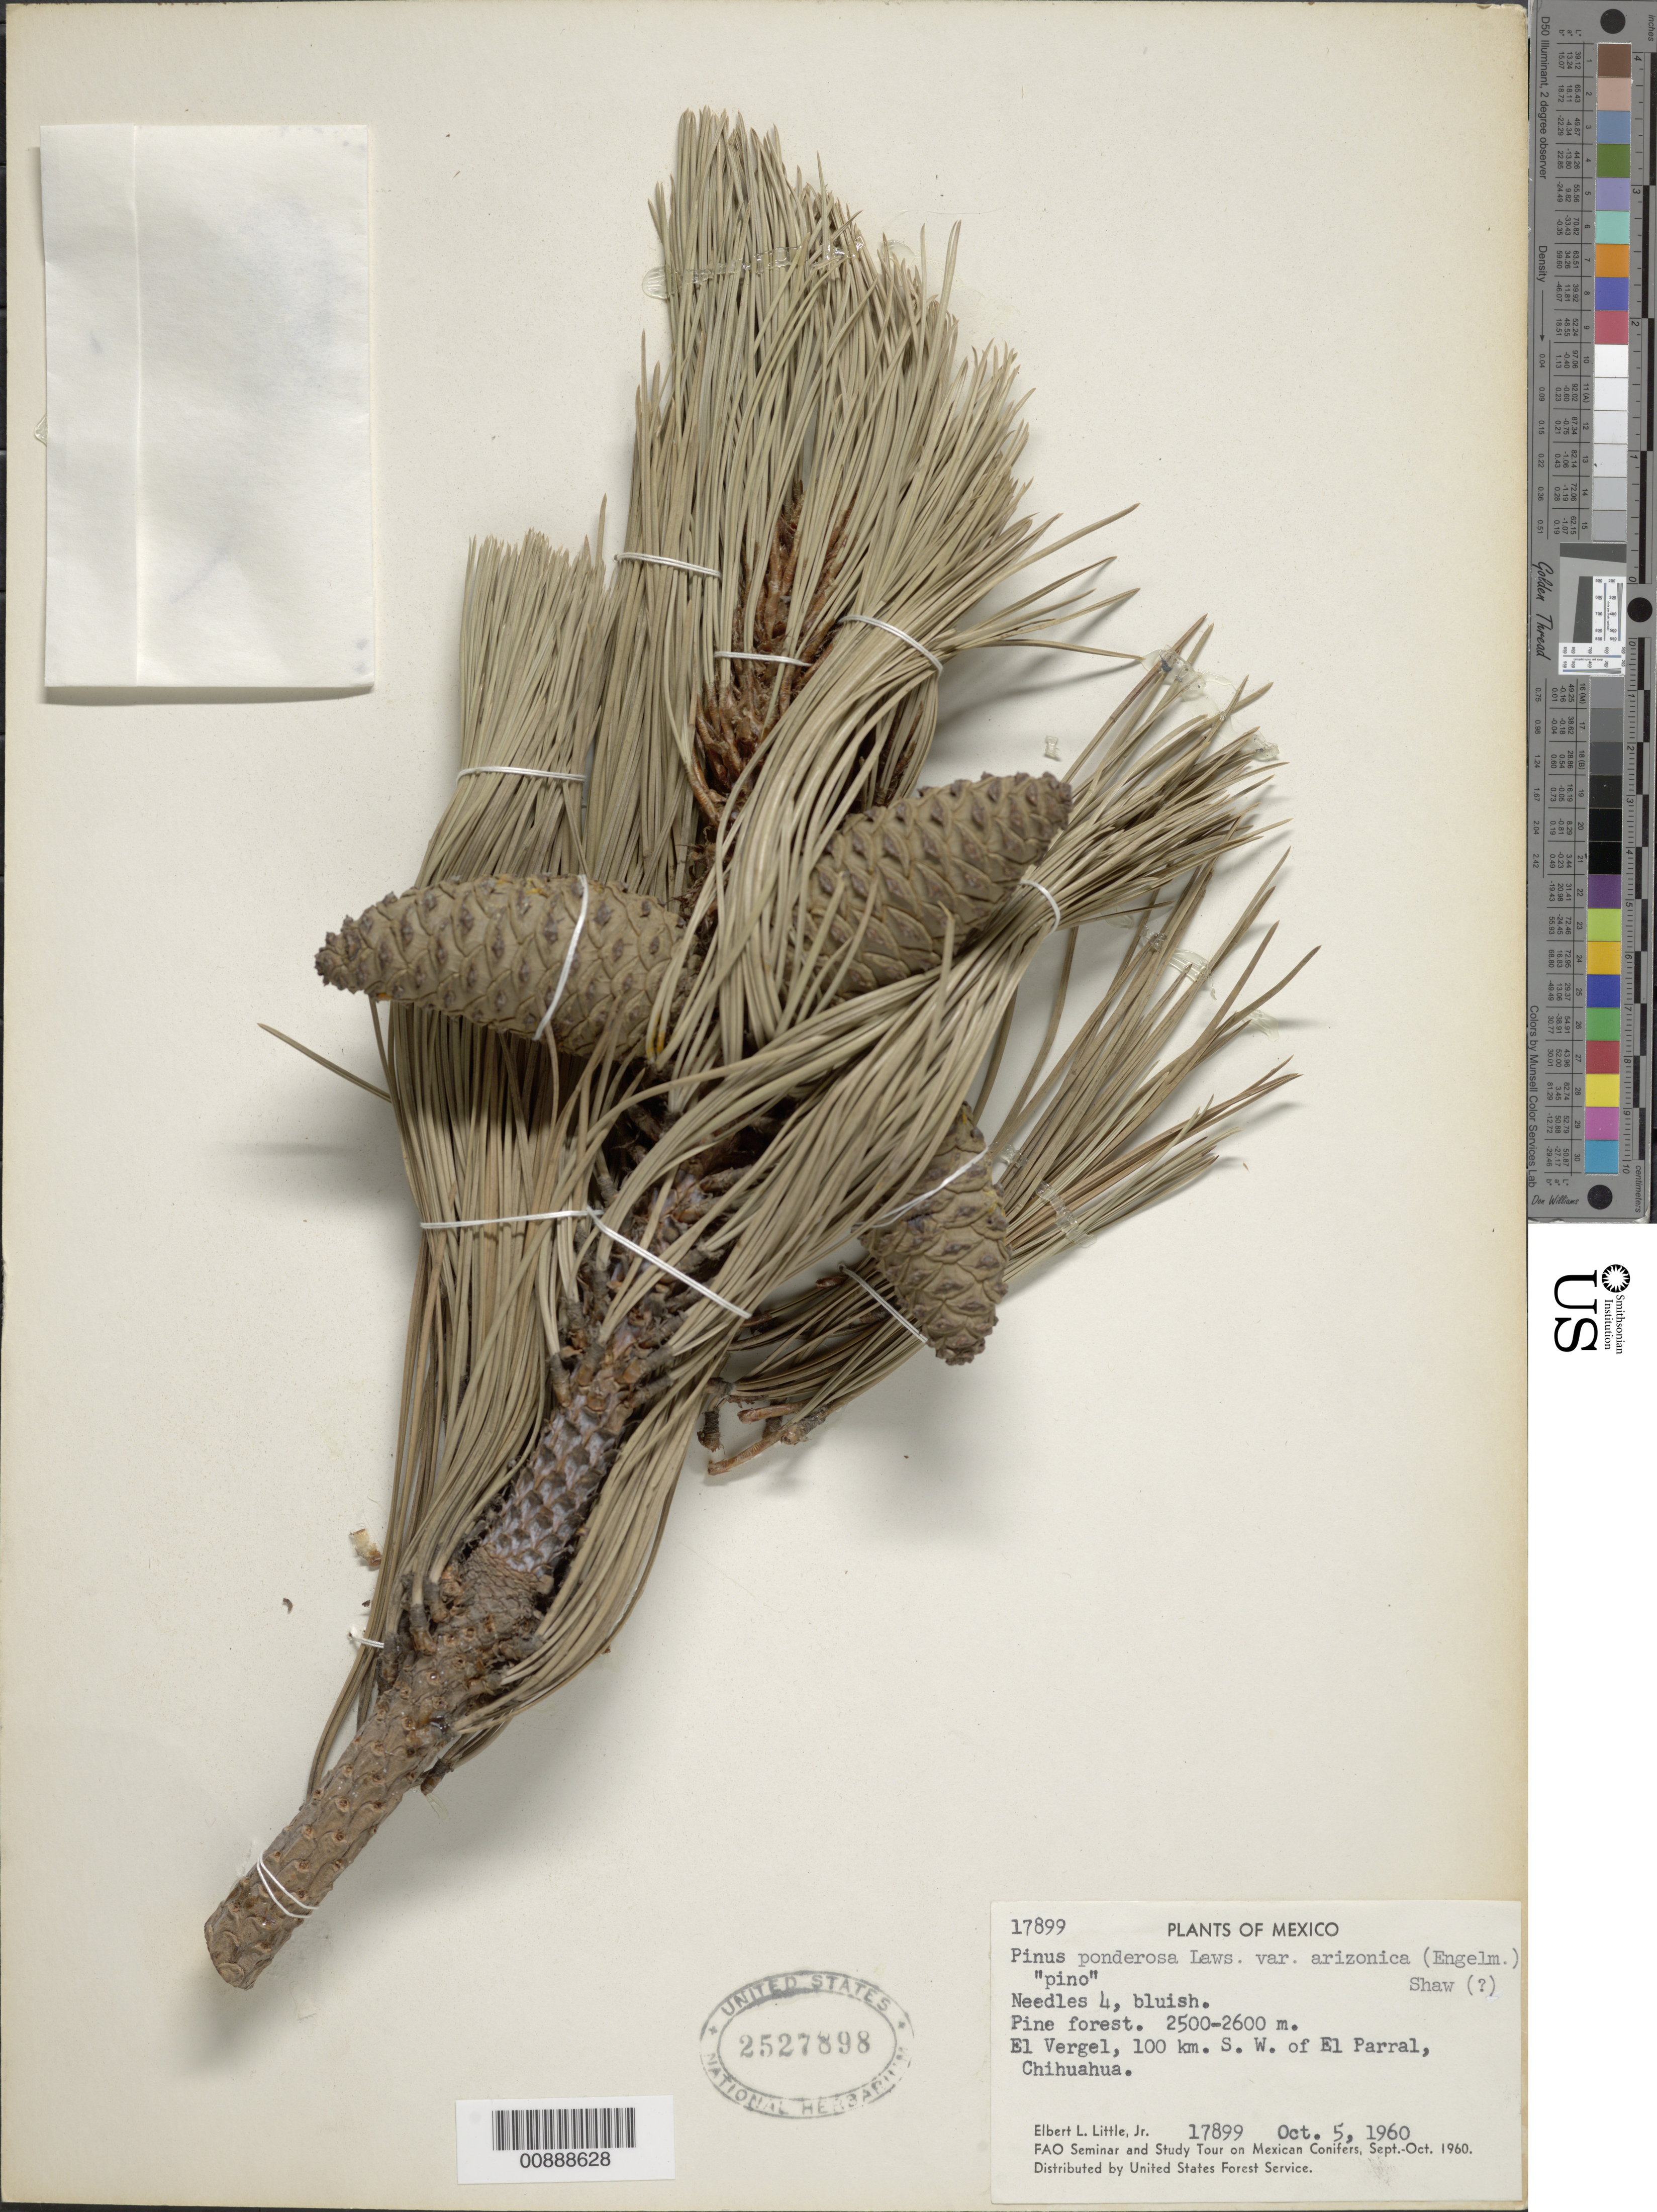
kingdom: Plantae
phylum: Tracheophyta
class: Pinopsida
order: Pinales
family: Pinaceae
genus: Pinus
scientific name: Pinus ponderosa var. arizonica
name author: (Engelm.) Shaw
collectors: E. L. Little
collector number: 17899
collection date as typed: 05 Oct 1960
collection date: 1960-10-05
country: Mexico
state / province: Chihuahua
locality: El Vergel, 100 km SW of El Parral, Chihuahua.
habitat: Pine forest.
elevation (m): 2600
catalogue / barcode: US 2527898